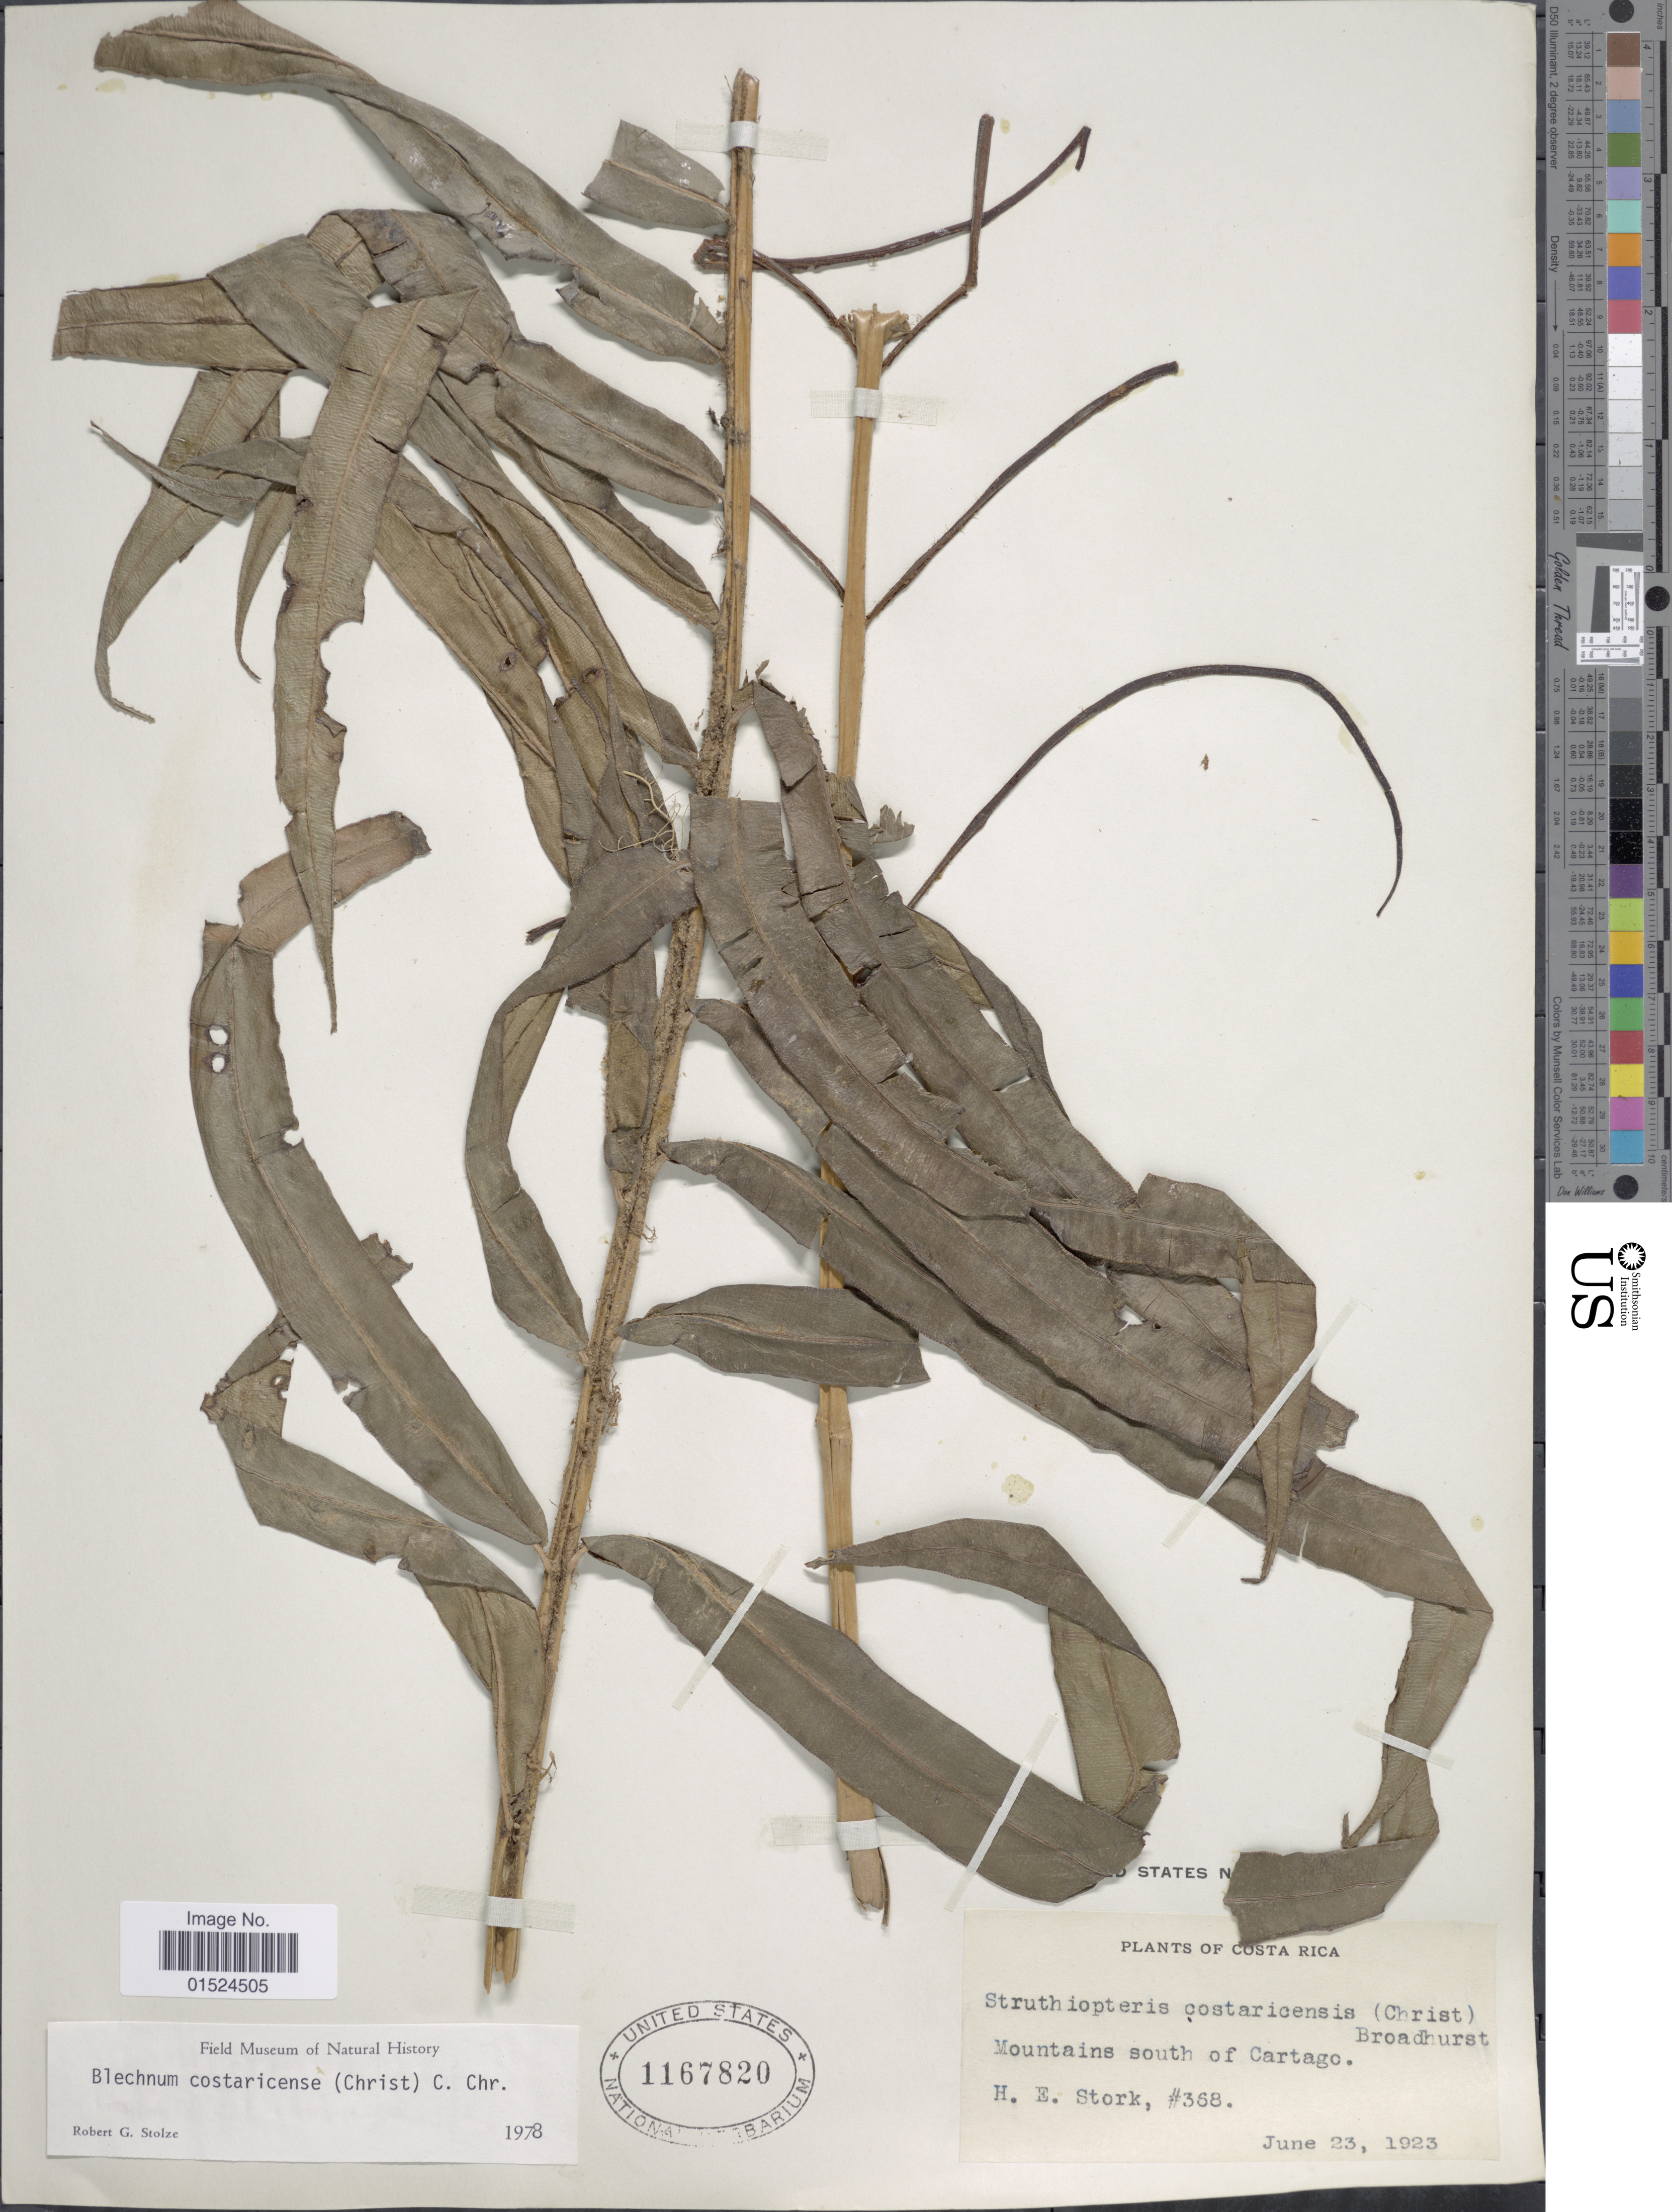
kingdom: Plantae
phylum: Tracheophyta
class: Polypodiopsida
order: Polypodiales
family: Blechnaceae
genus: Blechnum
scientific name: Blechnum schiedeanum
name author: (Schltdl. ex C. Presl) Hieron.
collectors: H. E. Stork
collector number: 368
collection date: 1923-06-23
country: Costa Rica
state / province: Cartago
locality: Mountains south of Cartago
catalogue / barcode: US 1167820